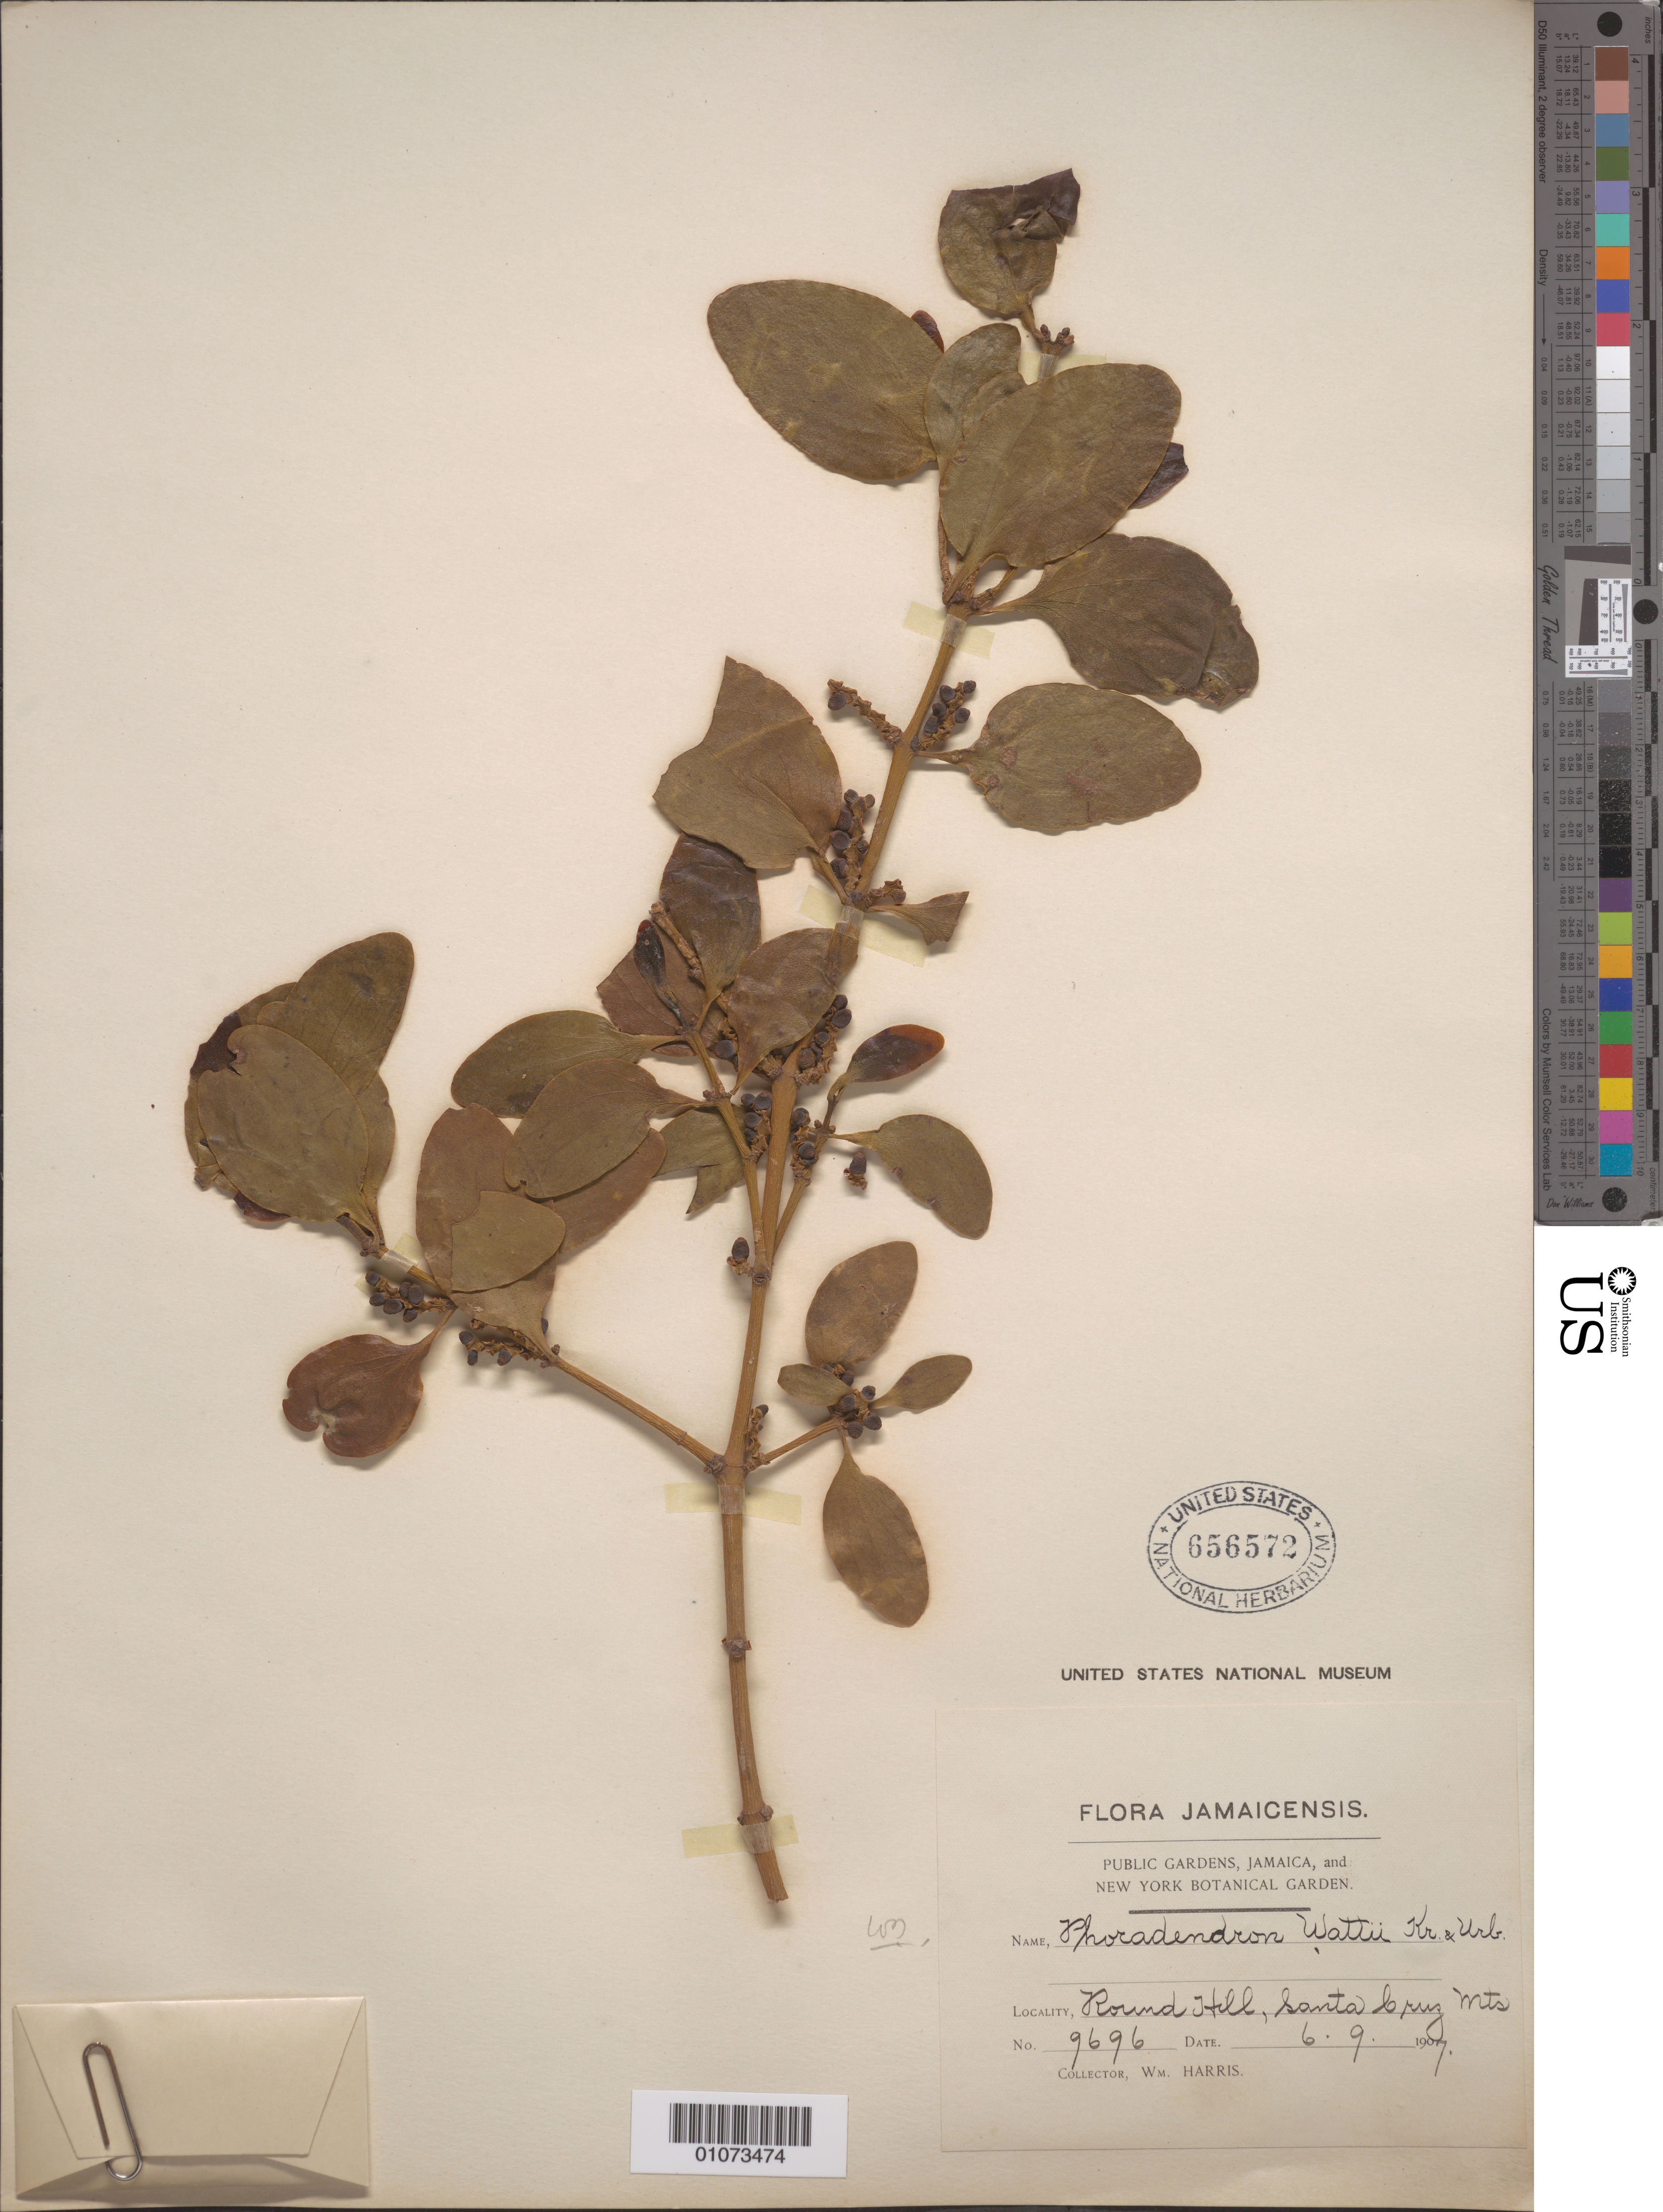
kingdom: Plantae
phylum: Tracheophyta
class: Magnoliopsida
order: Santalales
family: Viscaceae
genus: Phoradendron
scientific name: Phoradendron wattii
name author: Krug & Urb.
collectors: W. Harris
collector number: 9696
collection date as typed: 09 Jun 1907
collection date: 1907-06-09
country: Jamaica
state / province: Hanover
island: Jamaica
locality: Round Hill, Santa Cruz Mts.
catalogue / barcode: US 656572